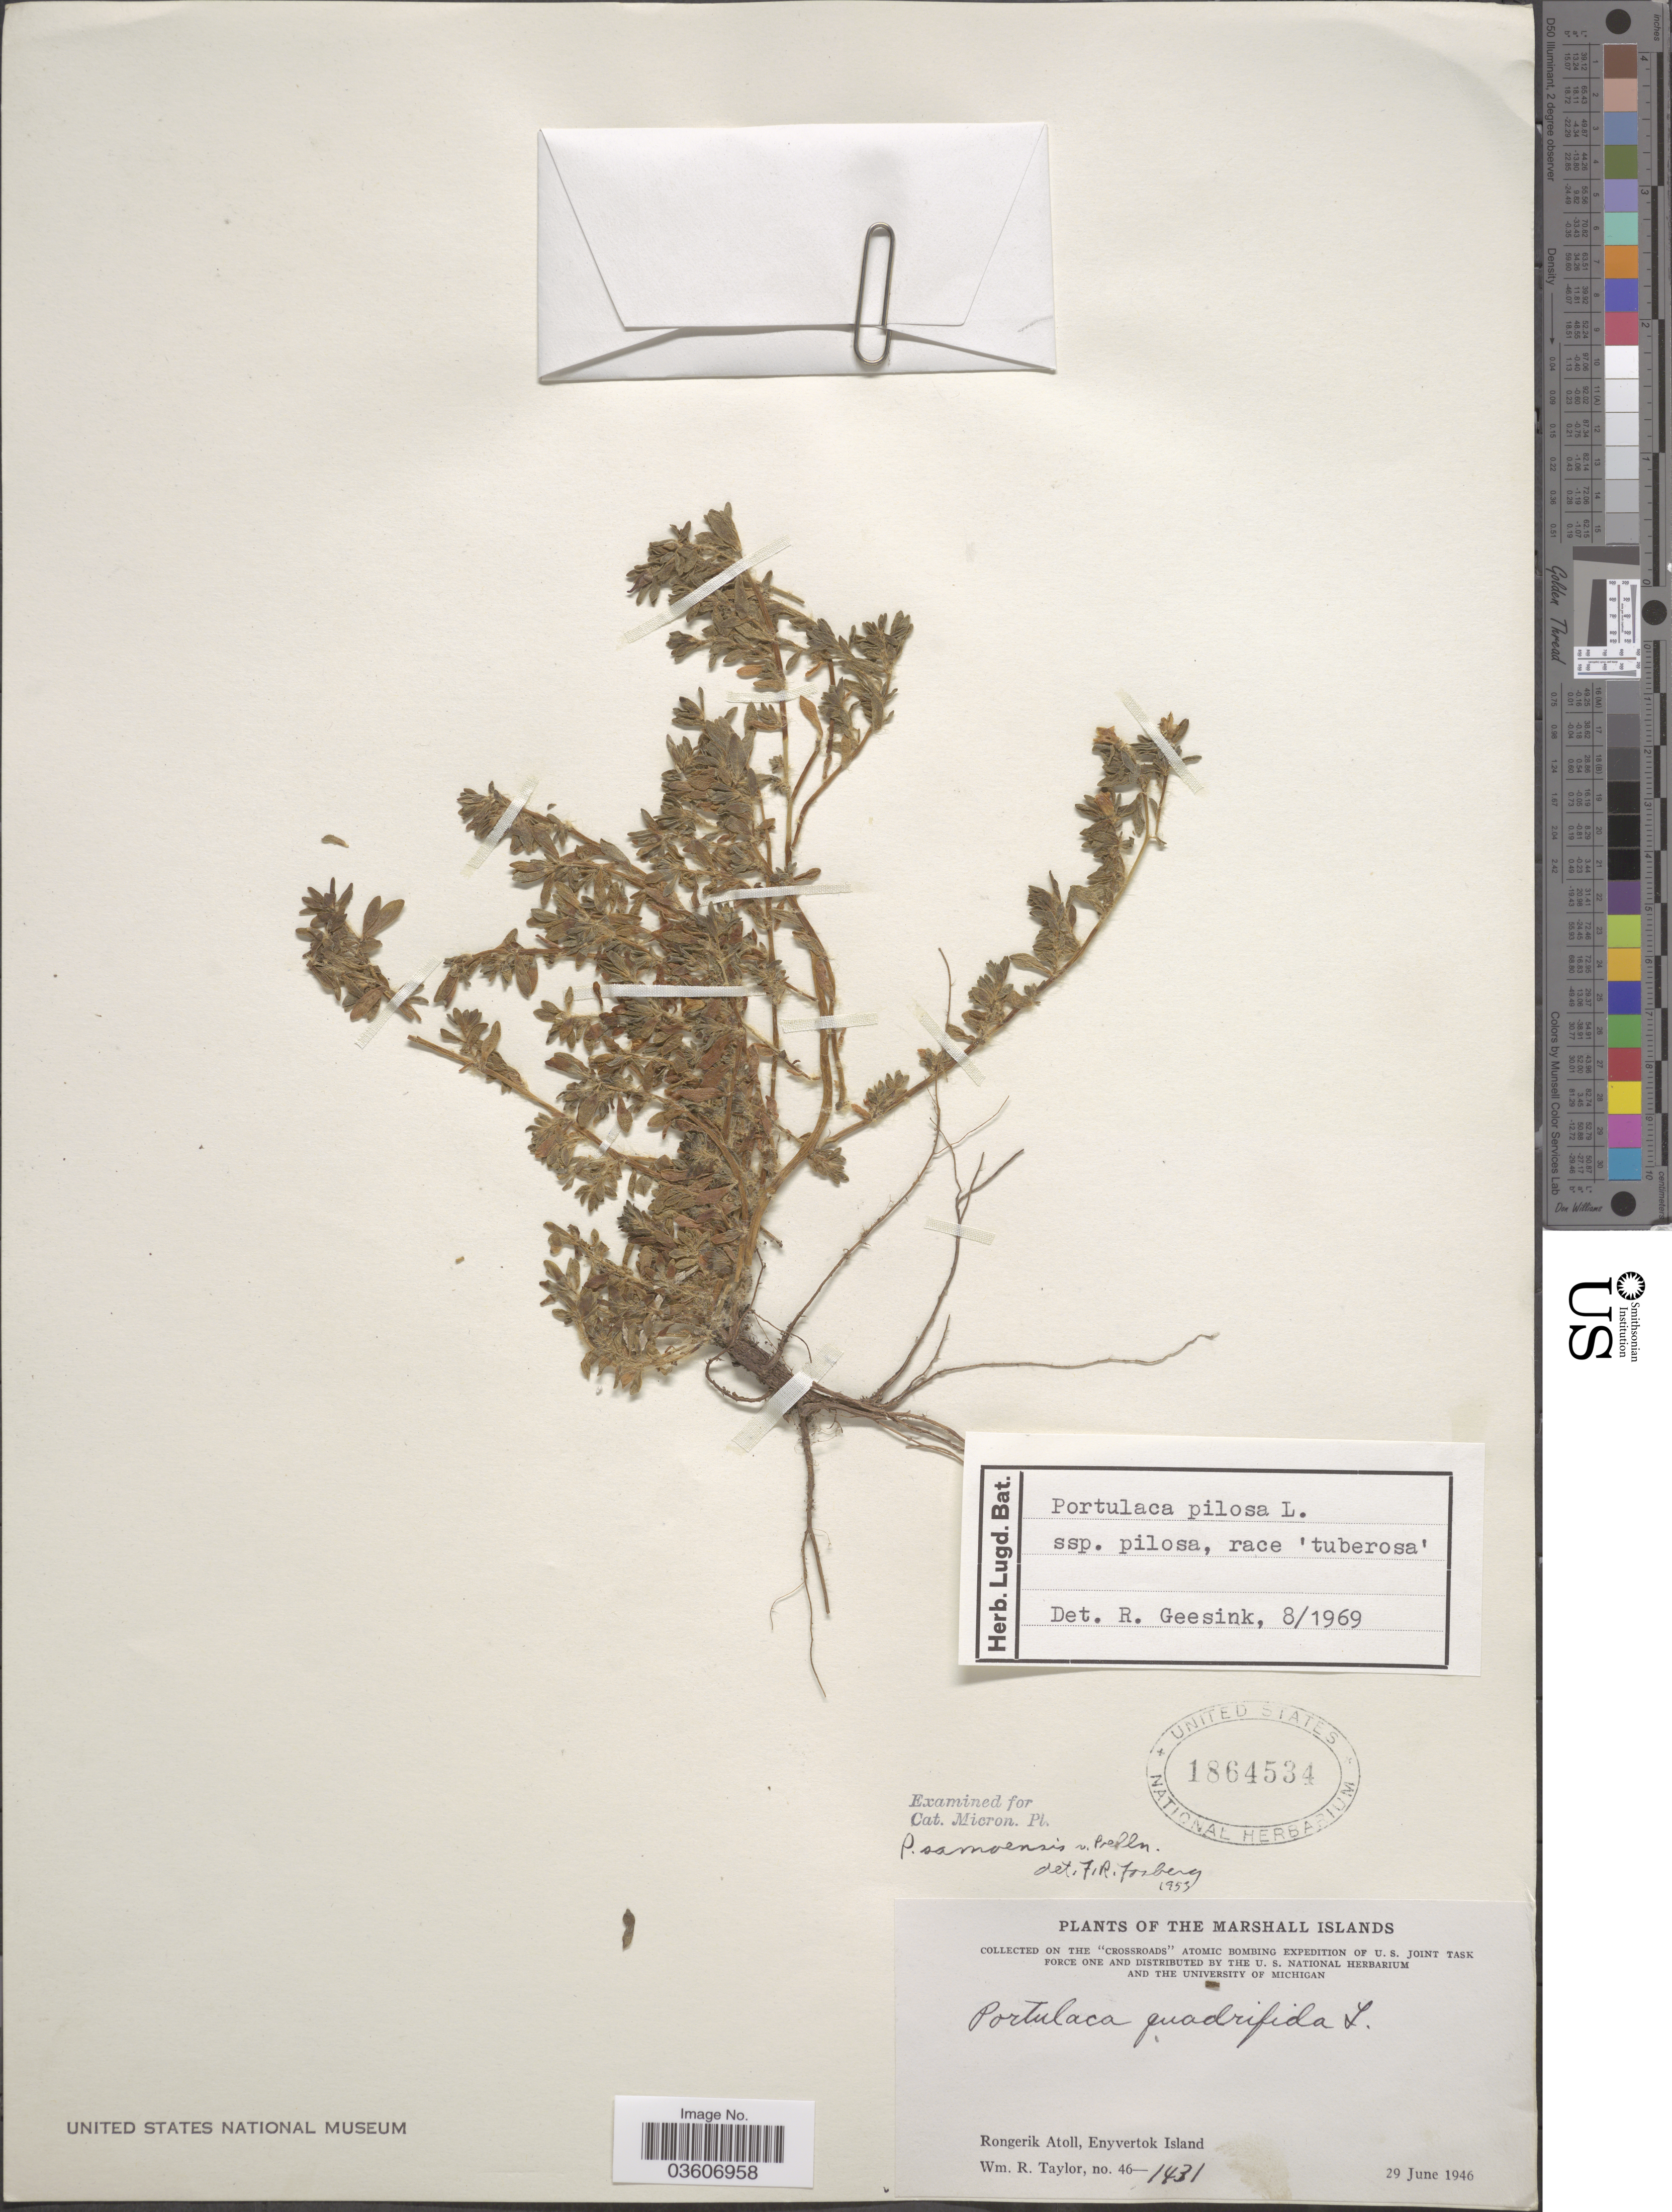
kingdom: Plantae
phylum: Tracheophyta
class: Magnoliopsida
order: Caryophyllales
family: Portulacaceae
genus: Portulaca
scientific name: Portulaca australis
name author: Endl.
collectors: W. R. Taylor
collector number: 46-1431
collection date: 1946-06-29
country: Marshall Islands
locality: Rongerik Atoll, Enyvertok Island.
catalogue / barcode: US 1864534